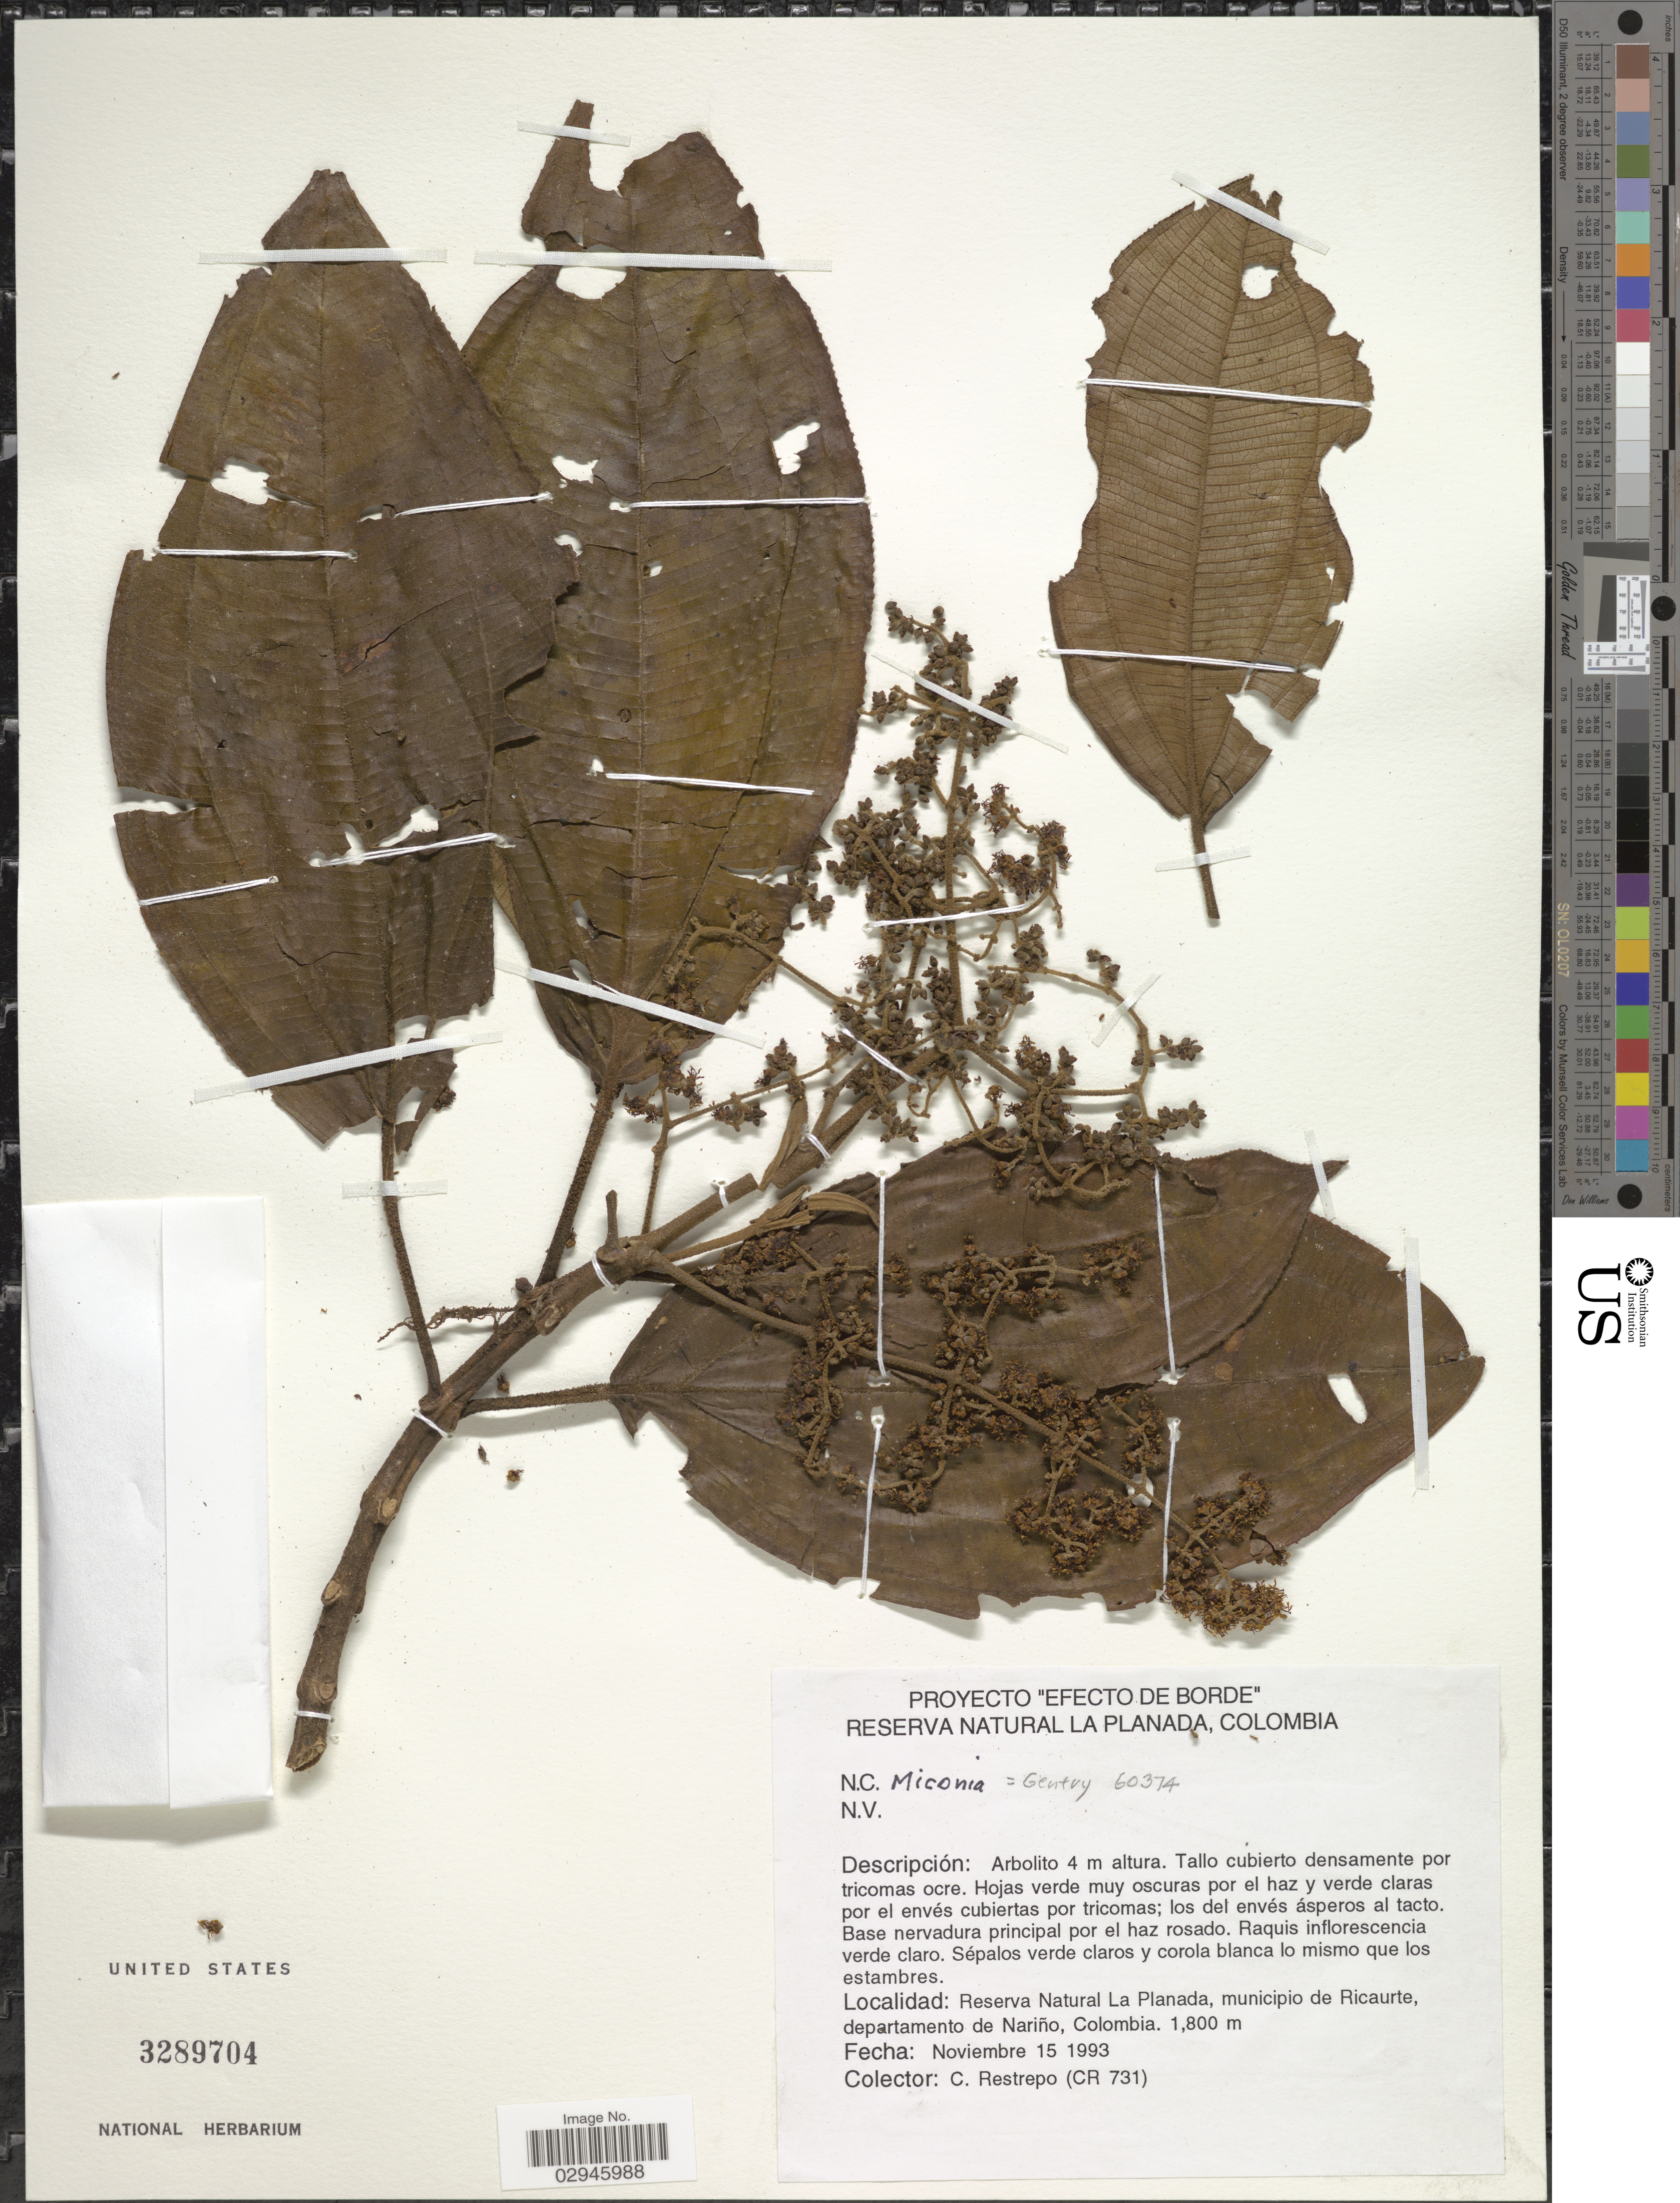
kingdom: Plantae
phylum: Tracheophyta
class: Magnoliopsida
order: Myrtales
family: Melastomataceae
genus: Miconia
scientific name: Miconia sp.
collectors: C. Restrepo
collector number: CR 731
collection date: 1993-11-15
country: Colombia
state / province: Nariño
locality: Reserva Natural La Planada, municipio de Ricaurte, departamento de Nariño.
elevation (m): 1800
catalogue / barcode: US 3289704